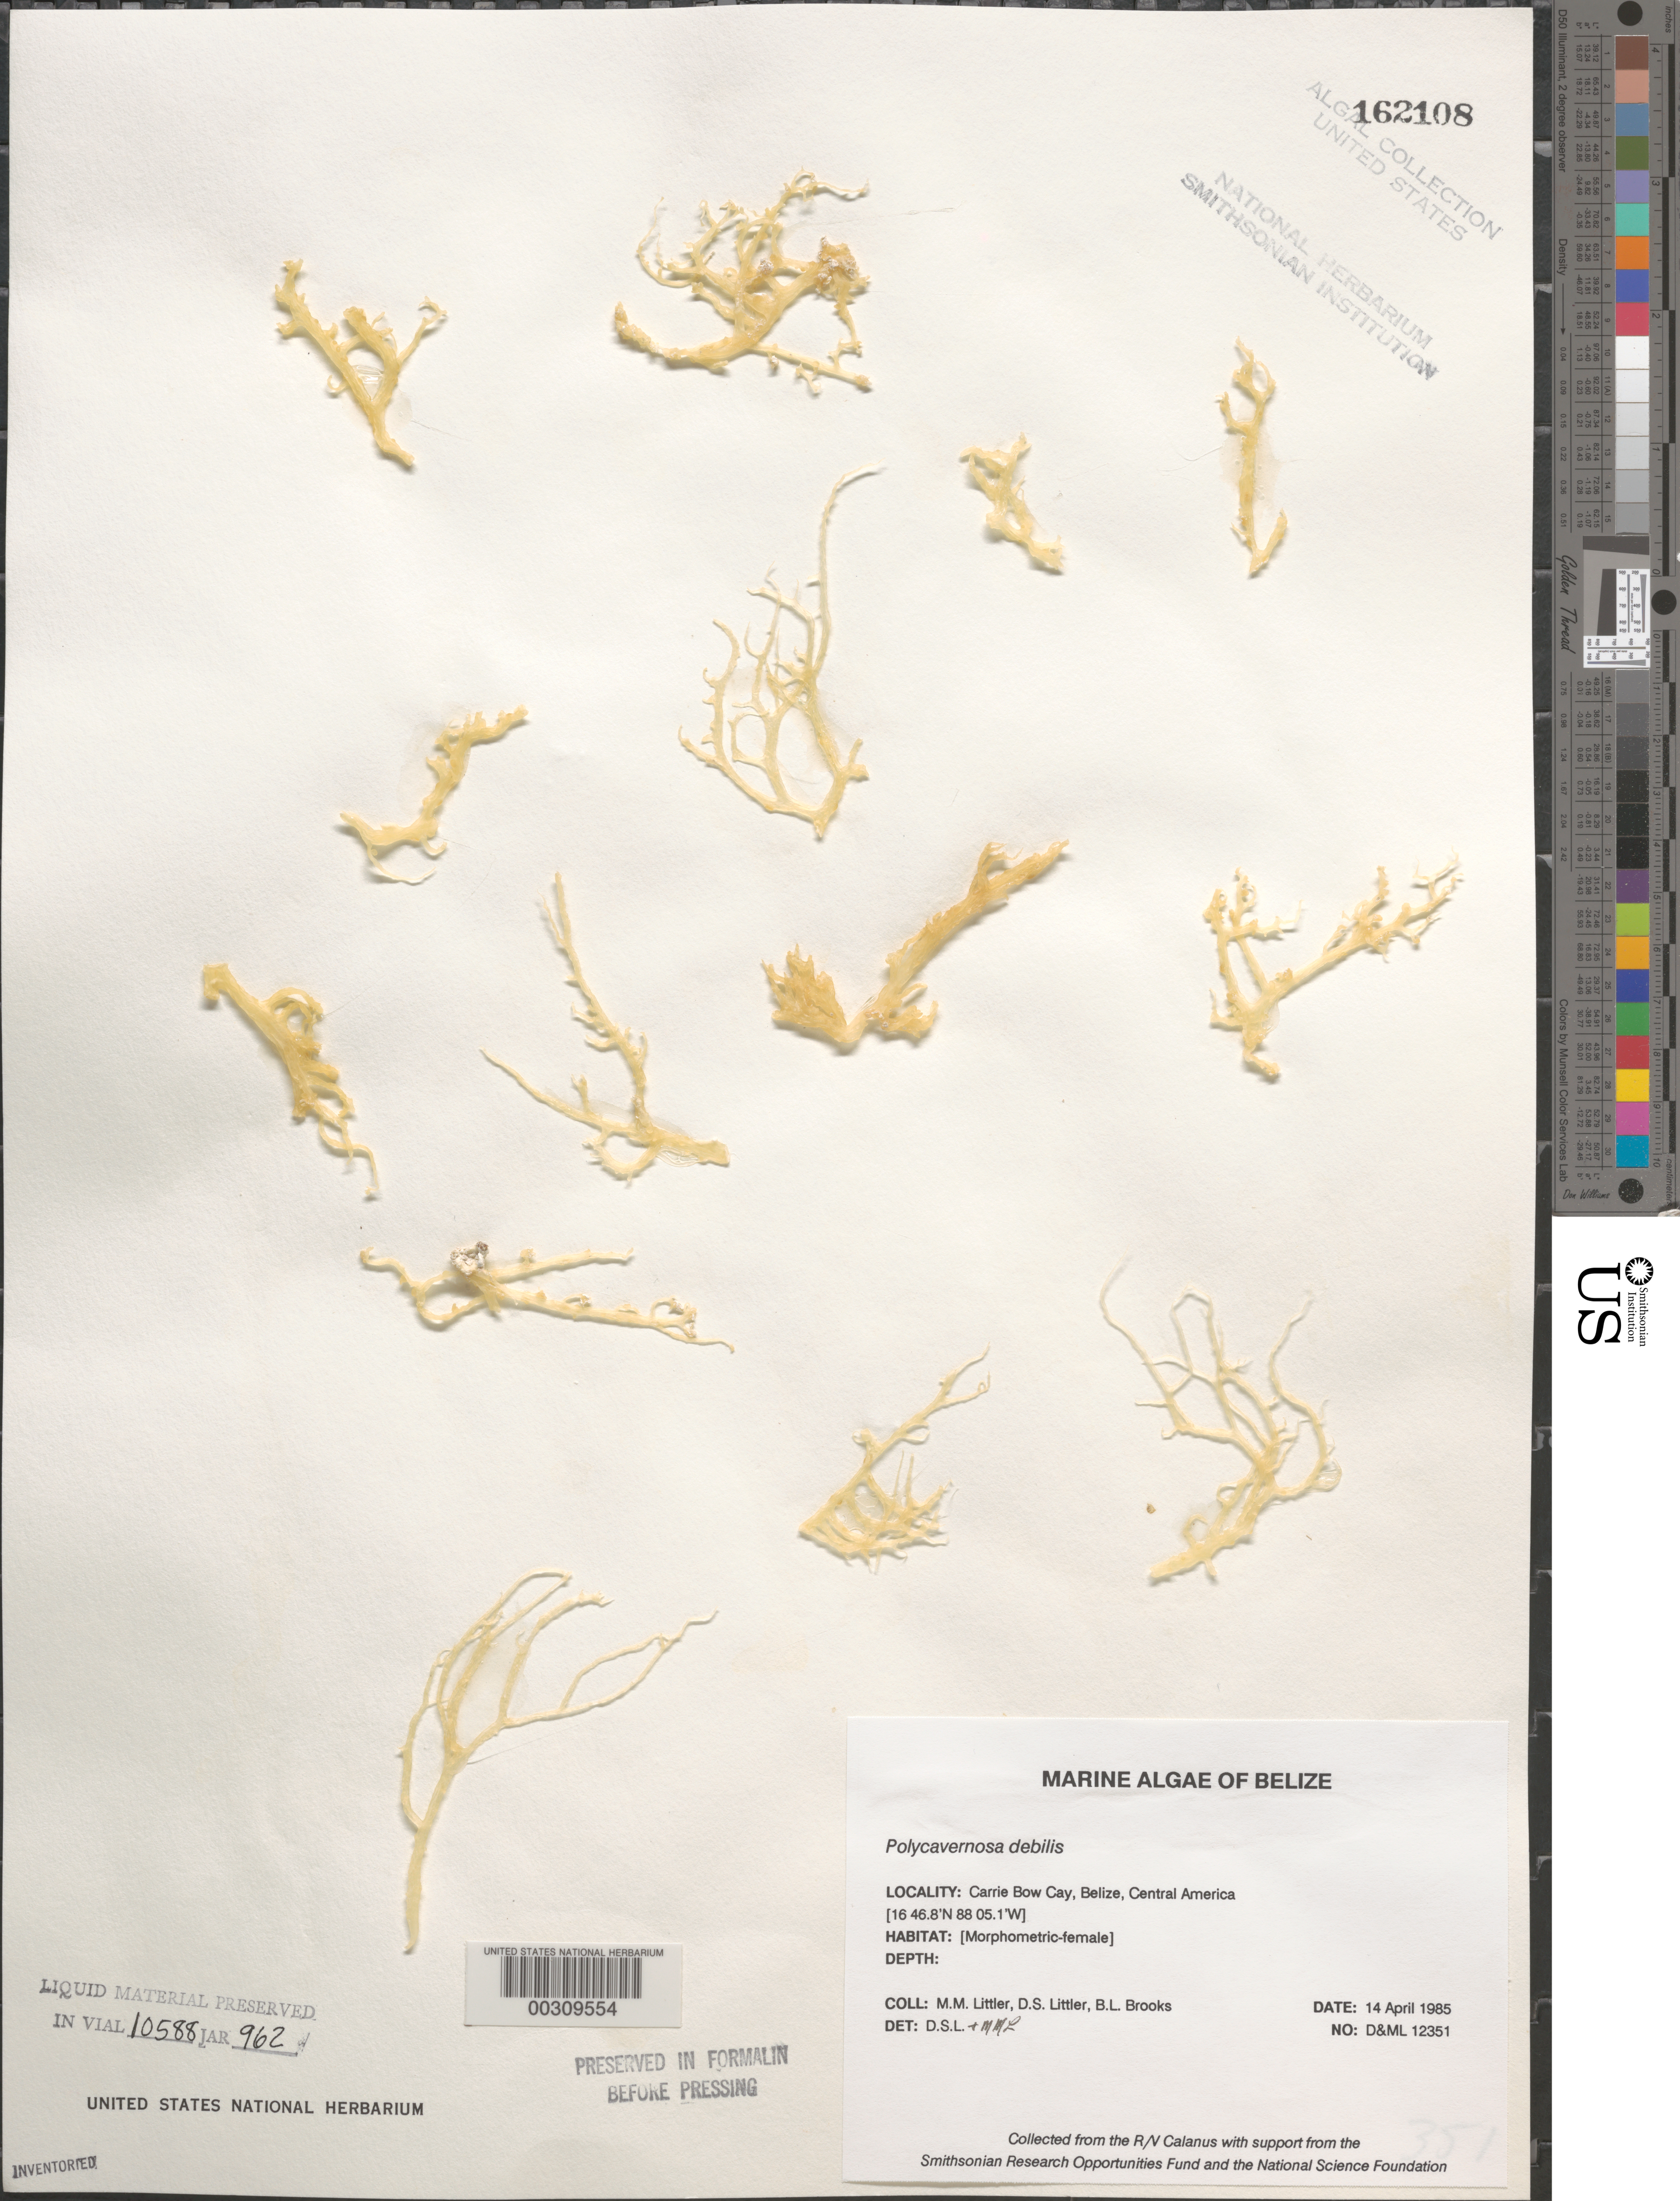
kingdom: Plantae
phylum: Rhodophyta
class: Florideophyceae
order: Gracilariales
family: Gracilariaceae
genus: Gracilaria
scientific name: Gracilaria debilis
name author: (Forssk.) Børgesen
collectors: M. M. Littler, D. S. Littler & B. Brooks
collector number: D&ML 12351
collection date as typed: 14 Apr 1985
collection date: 1985-04-14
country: Belize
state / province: Stann Creek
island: Carrie Bow Cay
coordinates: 16 46.8' N, 88 05.1' W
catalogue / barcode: US 162108